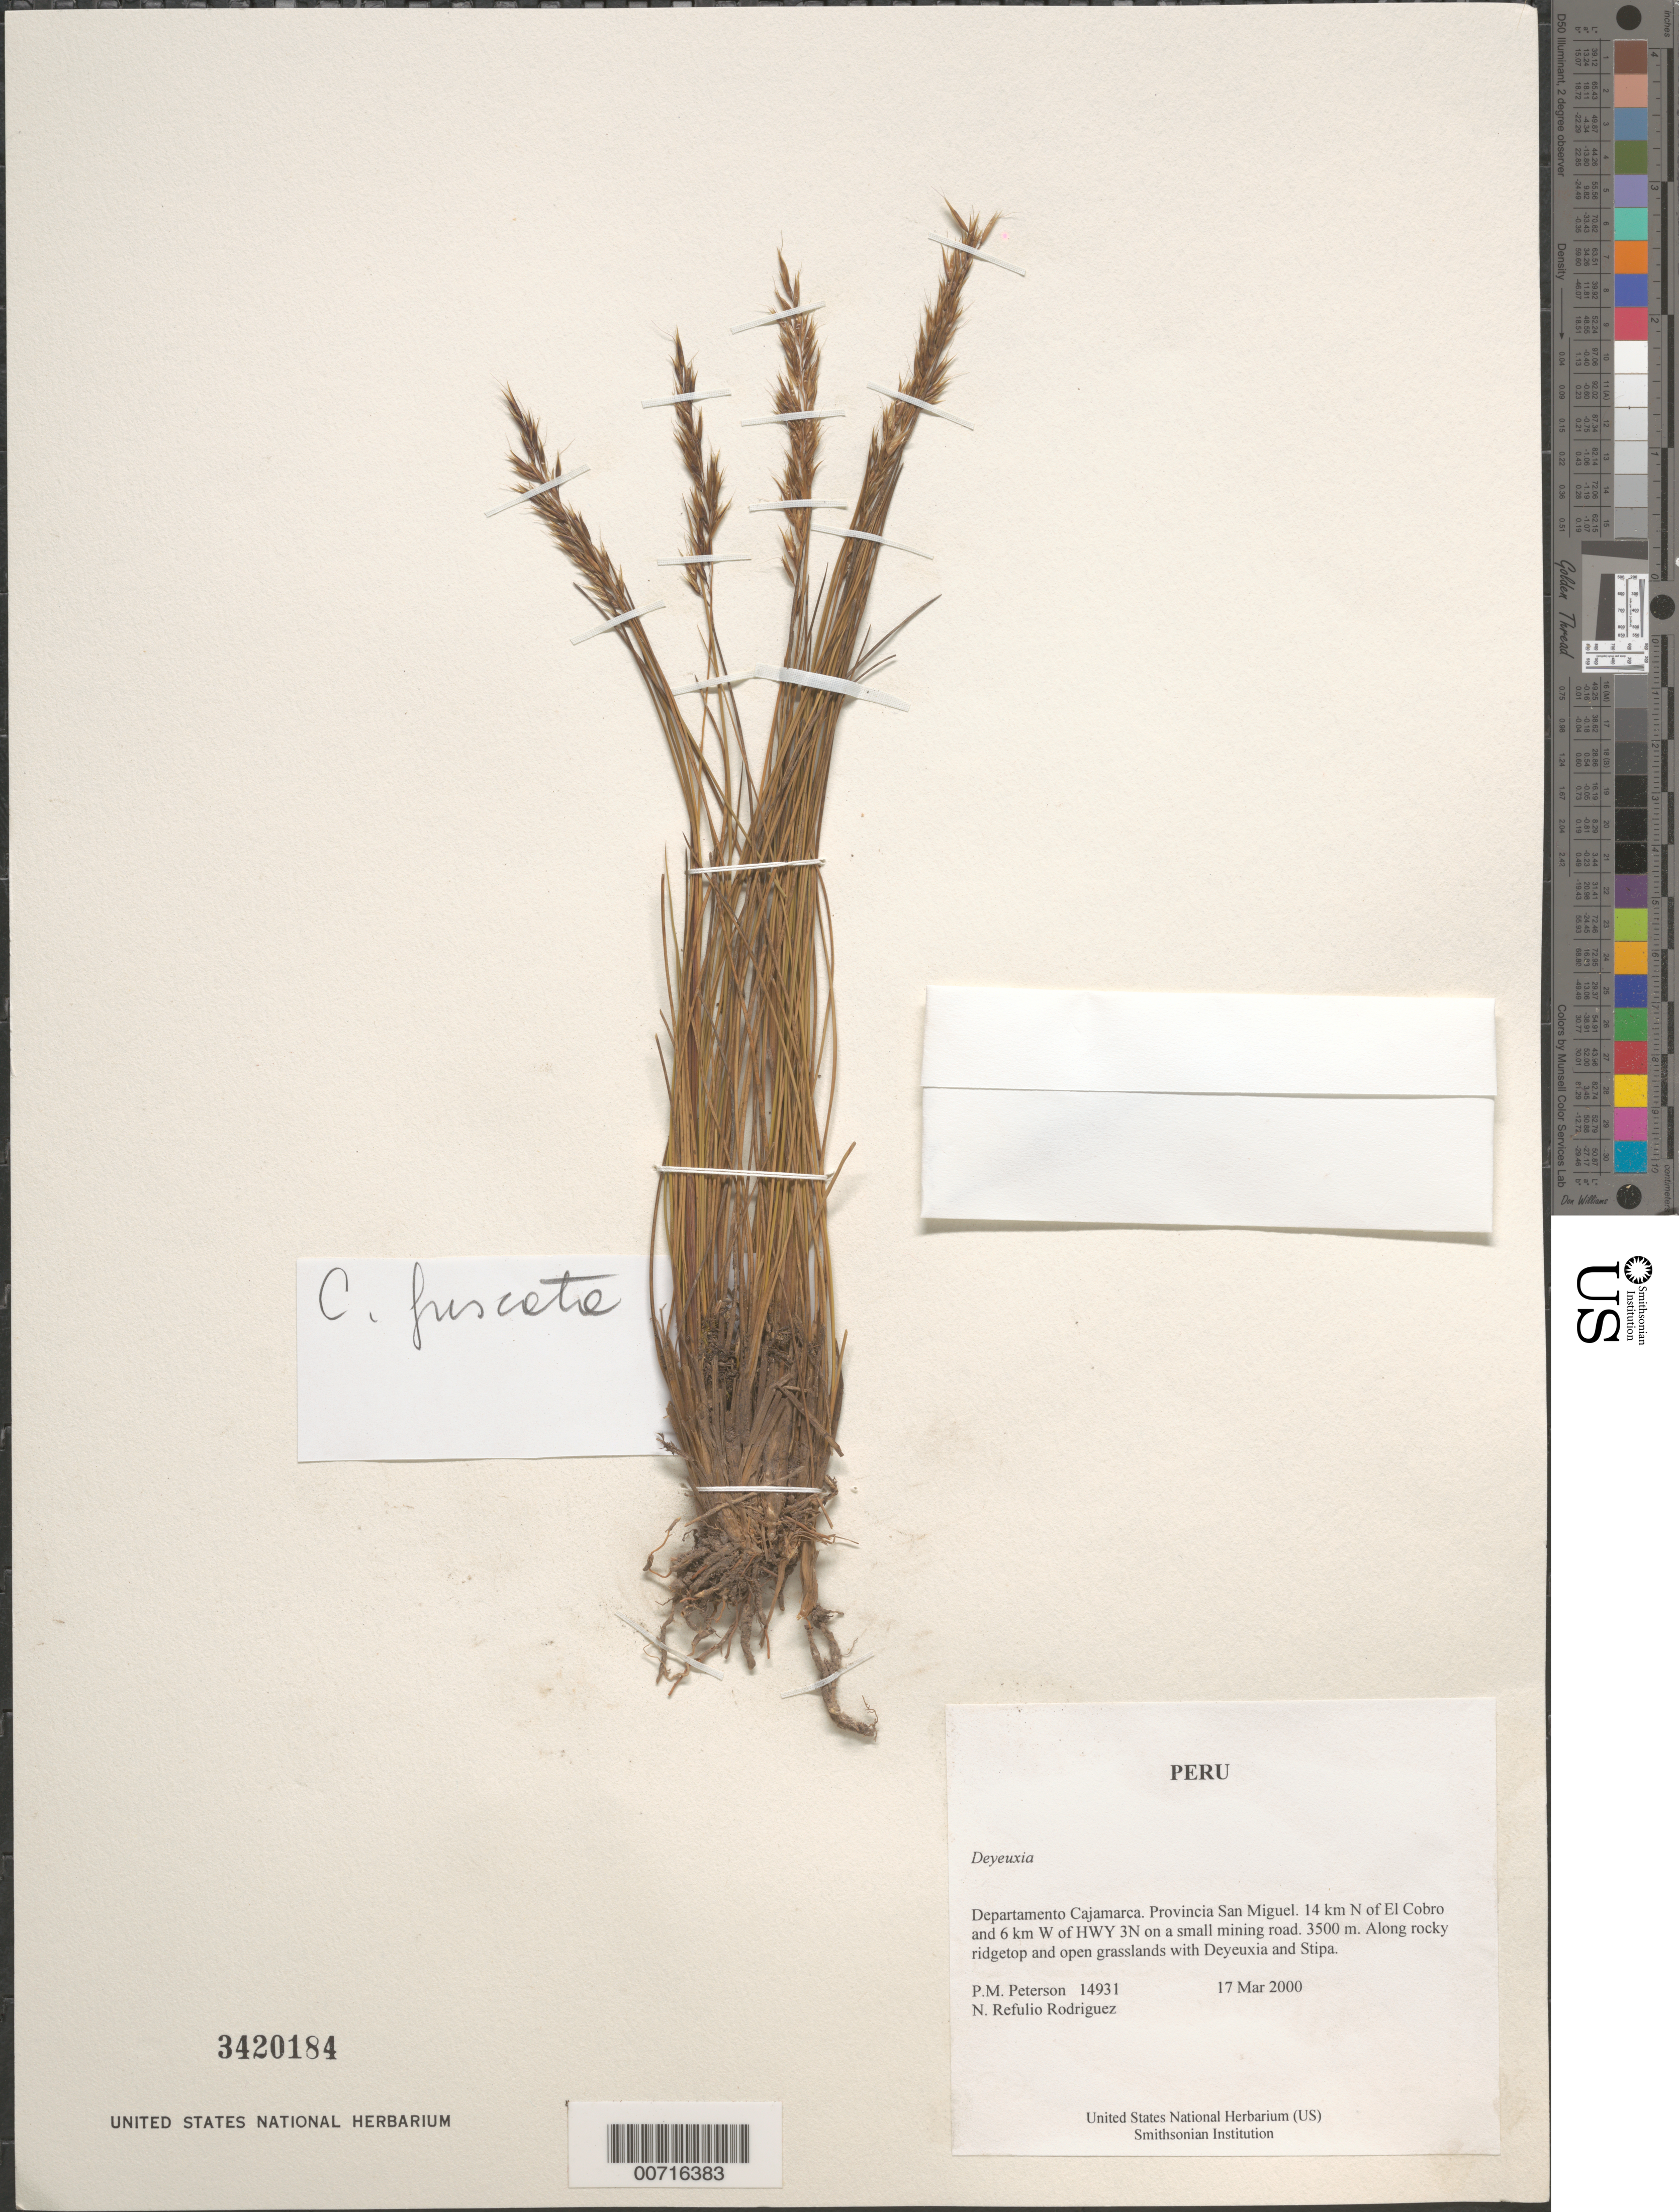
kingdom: Plantae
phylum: Tracheophyta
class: Liliopsida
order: Poales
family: Poaceae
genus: Calamagrostis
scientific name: Calamagrostis sp.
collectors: P. M. Peterson & N. Refulio-Rodríguez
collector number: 14931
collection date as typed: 17 Mar 2000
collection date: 2000-03-17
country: Peru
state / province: Cajamarca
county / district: San Miguel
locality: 14 km N of El Cobro and 6 km W of HWY 3N on a small mining road.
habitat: Along rocky ridgetop and open grasslands with Deyeuxia and Stipa.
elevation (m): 3500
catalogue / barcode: US 3420184